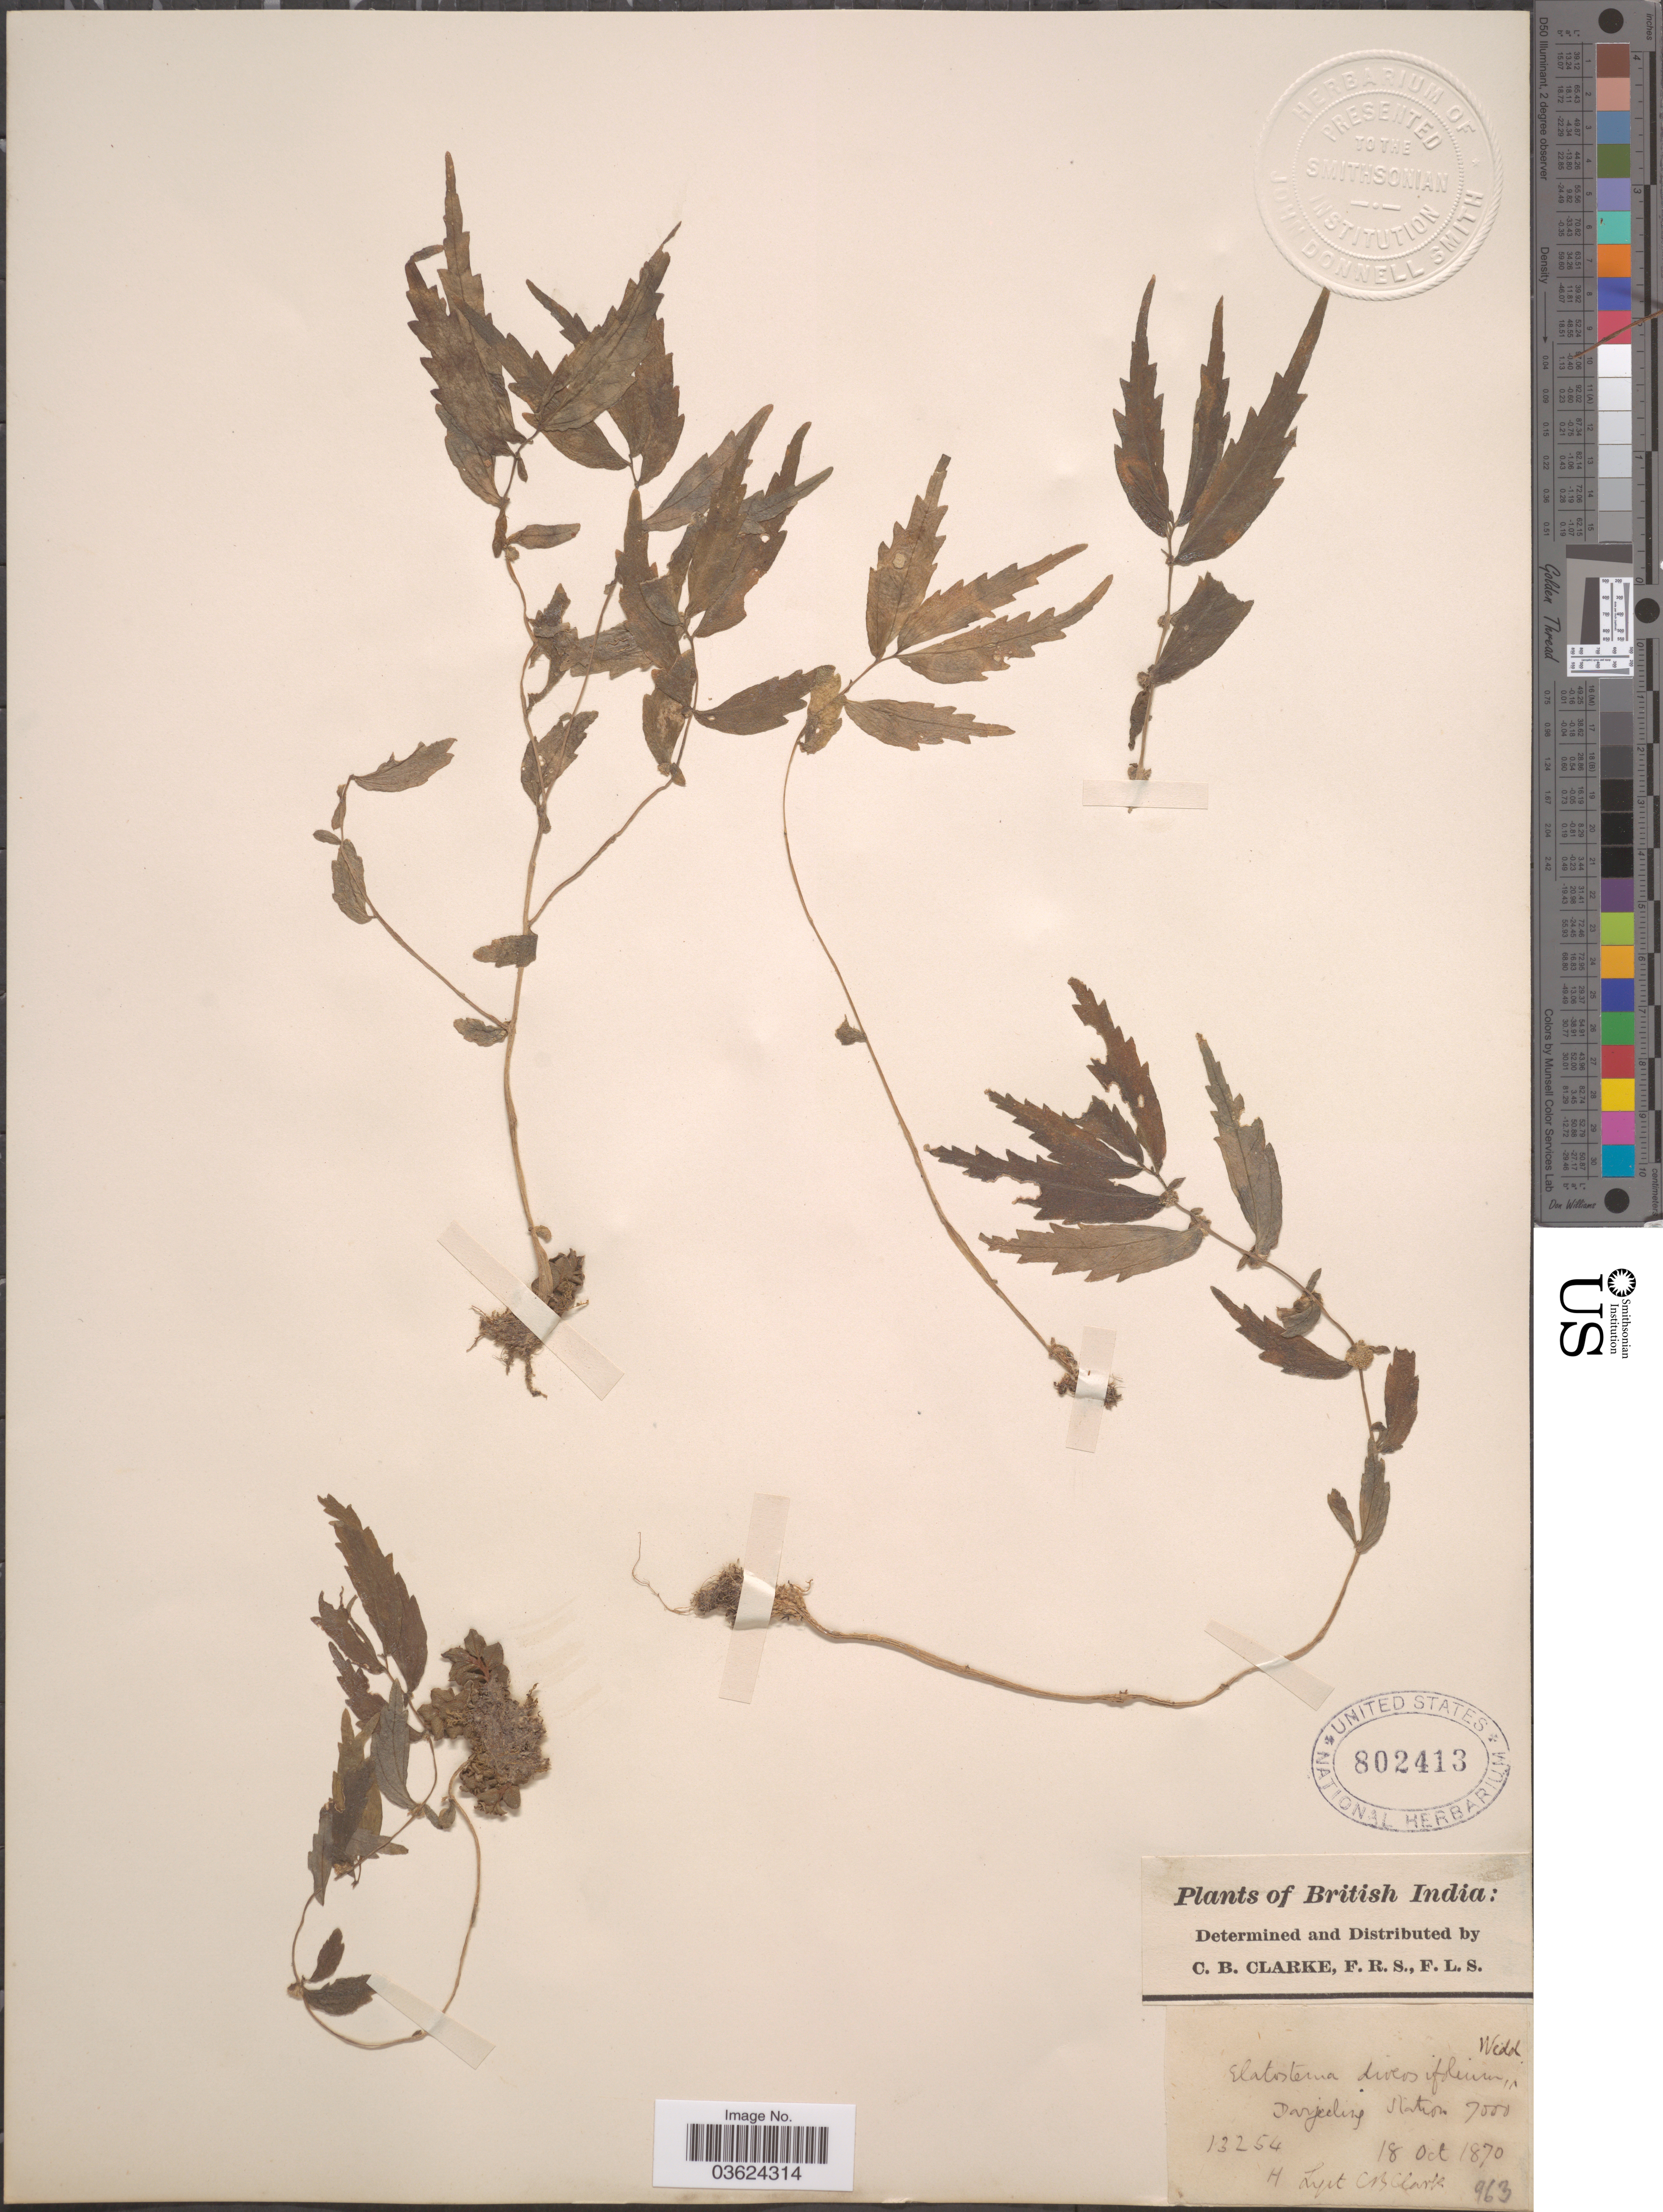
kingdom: Plantae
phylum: Tracheophyta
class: Magnoliopsida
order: Rosales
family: Urticaceae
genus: Elatostema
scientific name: Elatostema diversifolium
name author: Wedd.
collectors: C. B. Clarke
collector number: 13254H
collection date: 1870-10-18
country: India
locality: British India. Darjeeling Station.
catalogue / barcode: US 802413